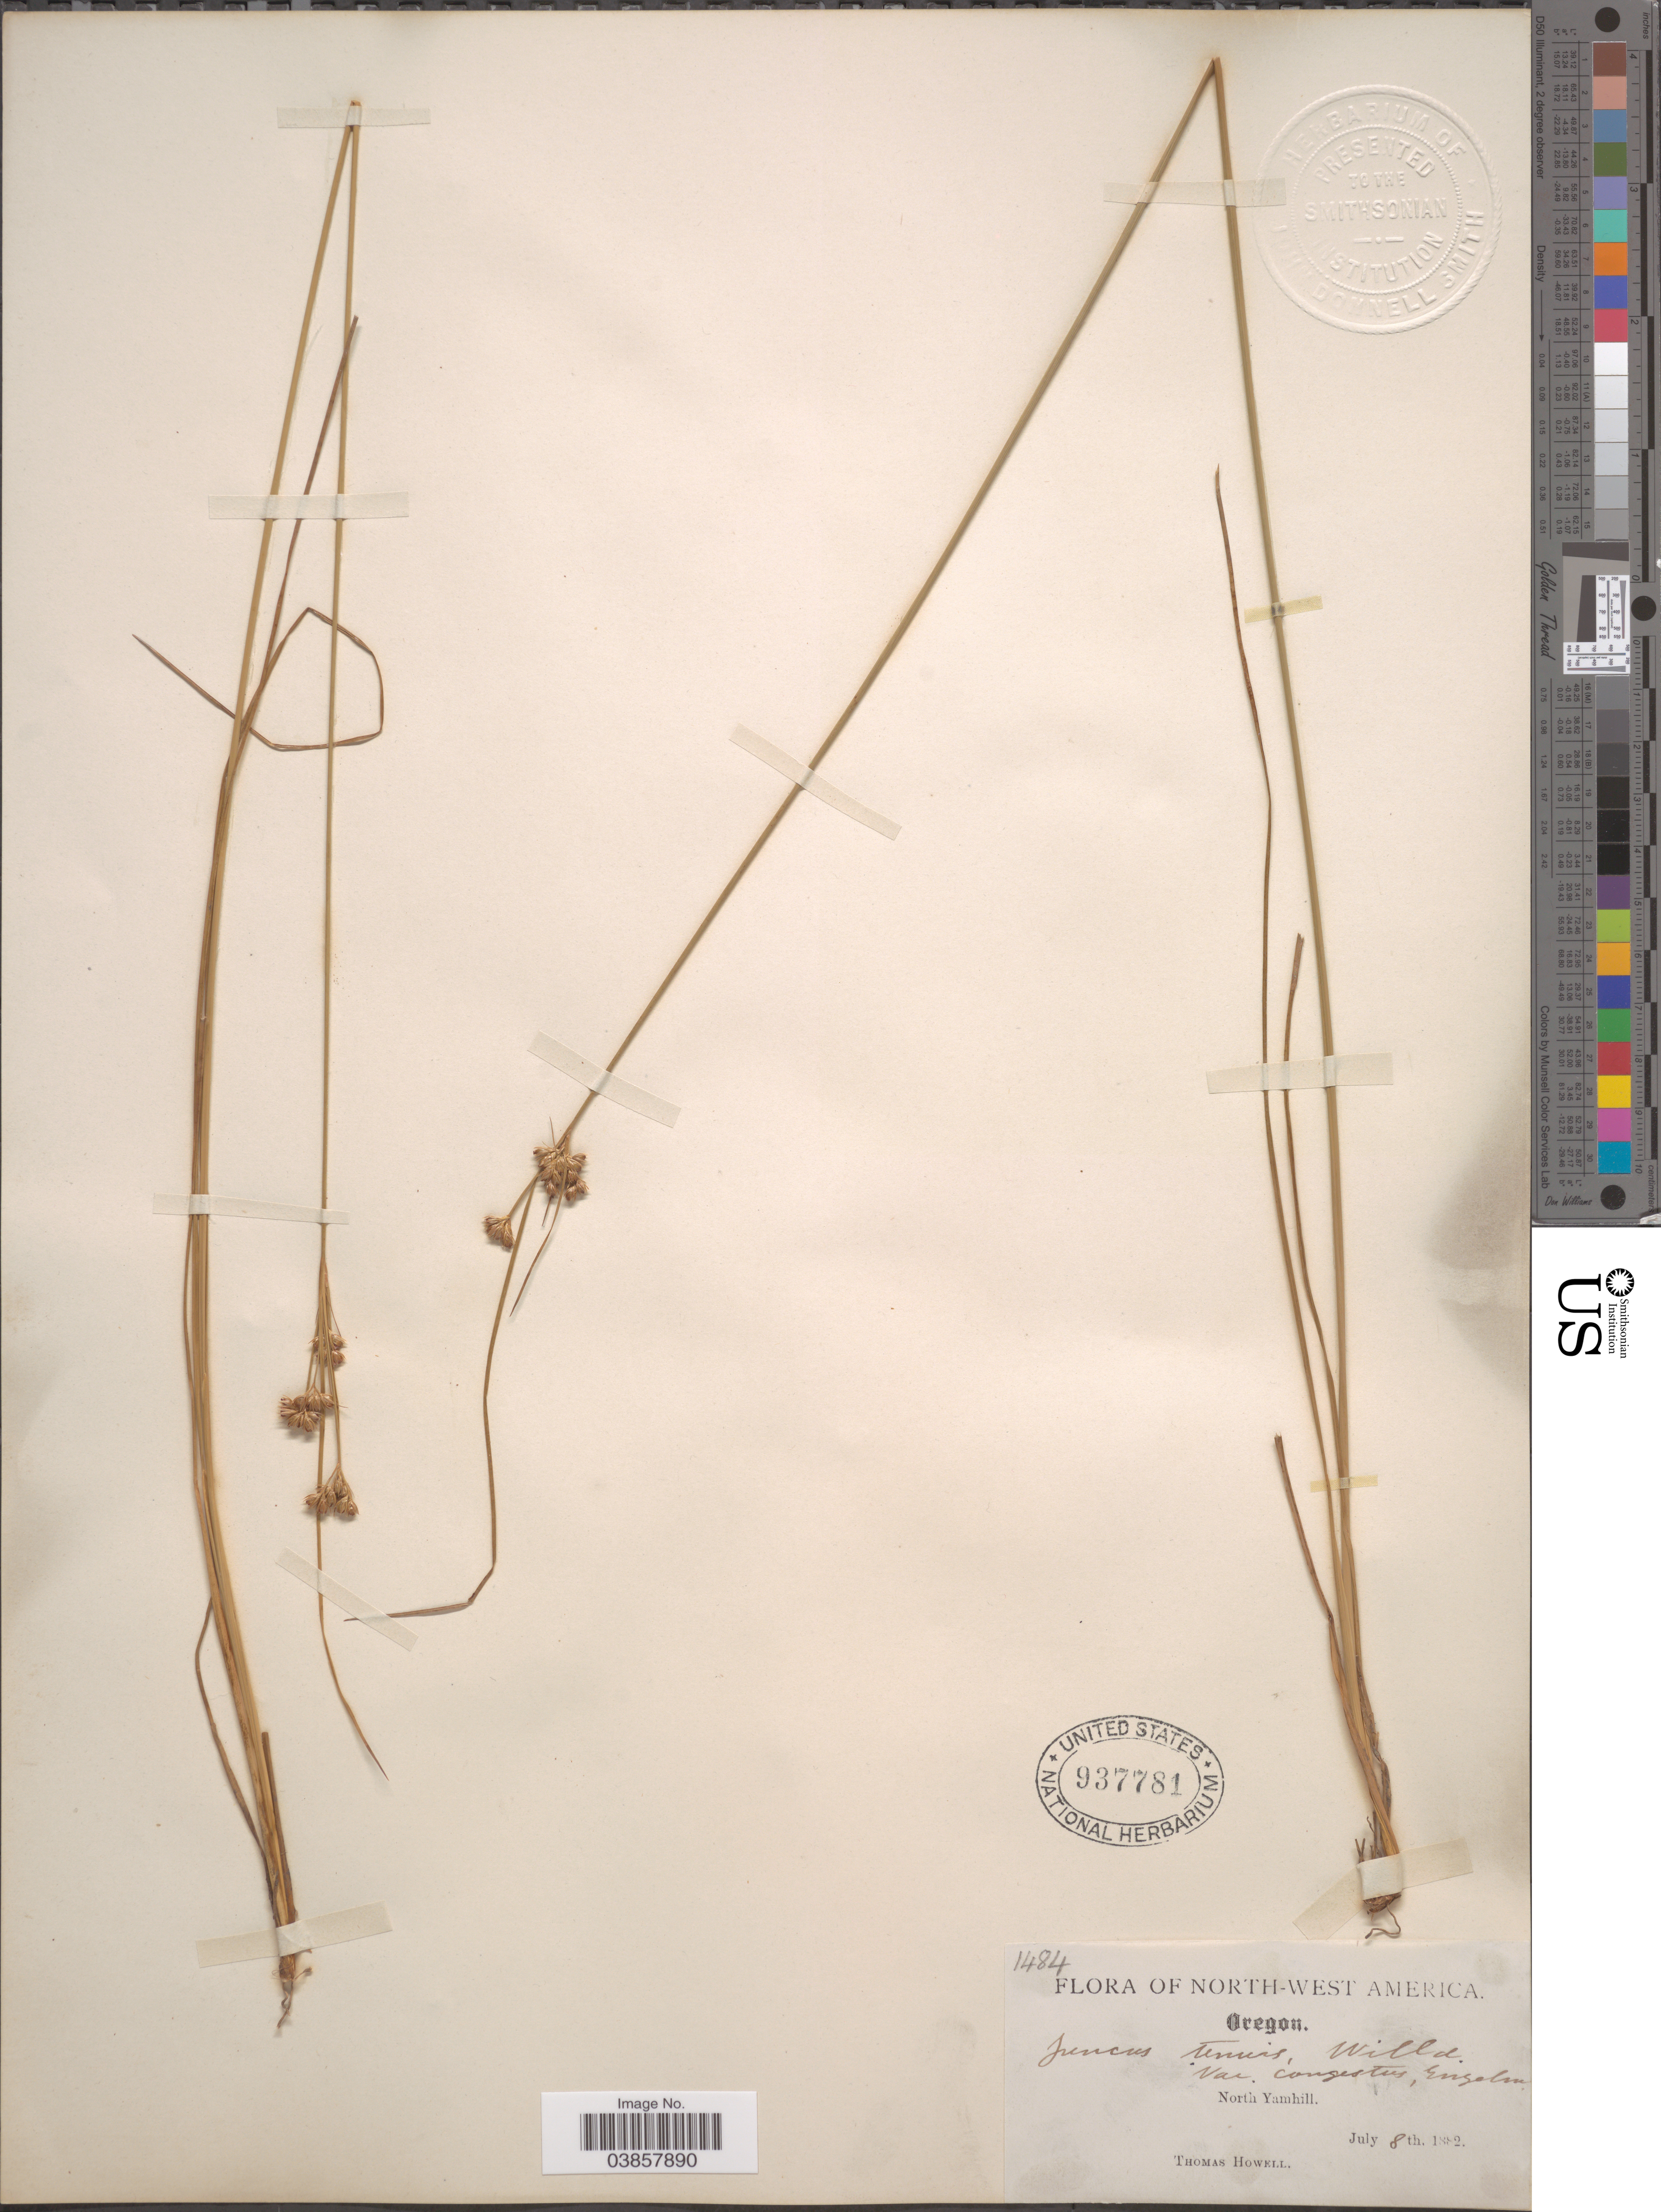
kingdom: Plantae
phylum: Tracheophyta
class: Liliopsida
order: Poales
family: Juncaceae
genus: Juncus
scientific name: Juncus tenuis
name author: Willd.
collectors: T. Howell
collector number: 1484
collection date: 1882-07-08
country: United States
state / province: Oregon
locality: North-west America. North Yamhill.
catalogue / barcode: US 937781